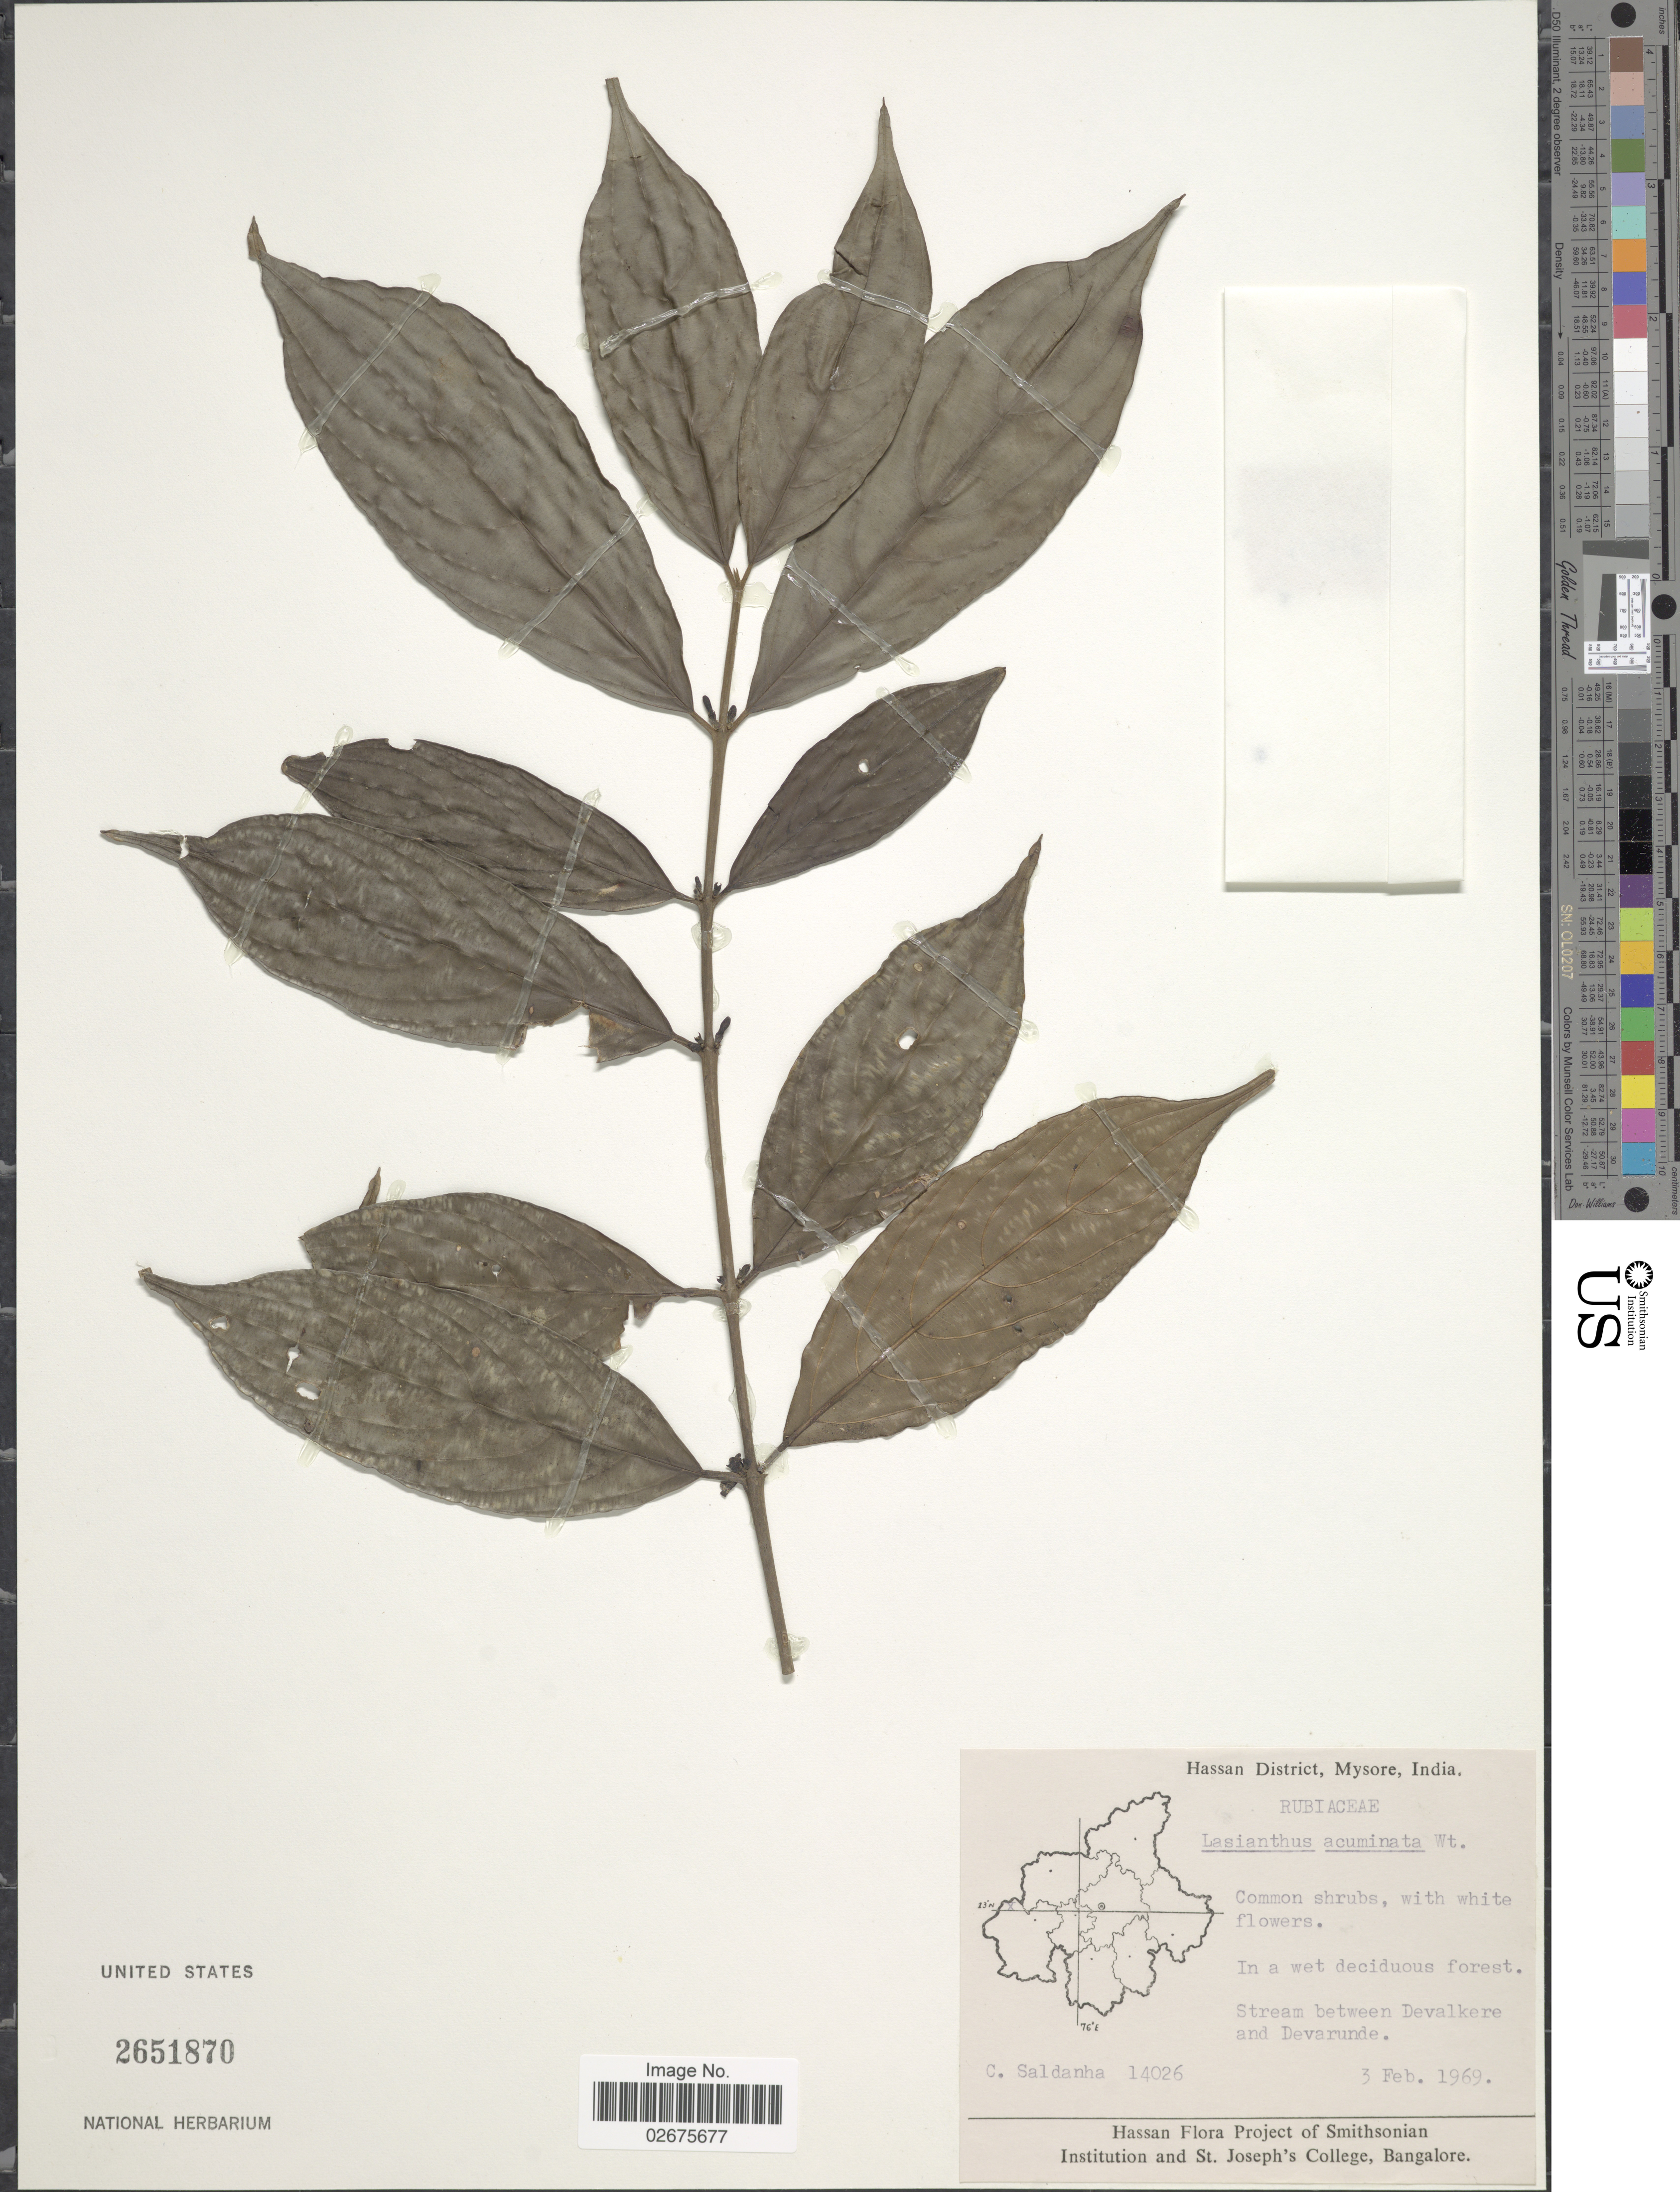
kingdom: Plantae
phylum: Tracheophyta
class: Magnoliopsida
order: Gentianales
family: Rubiaceae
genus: Lasianthus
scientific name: Lasianthus acuminatus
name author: Wight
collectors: C. Saldanha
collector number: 14026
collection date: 1969-02-03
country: India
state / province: Karnataka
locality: Hassan District, Mysore, India, Stream between Devalkere and Devarunde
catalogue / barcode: US 2651870